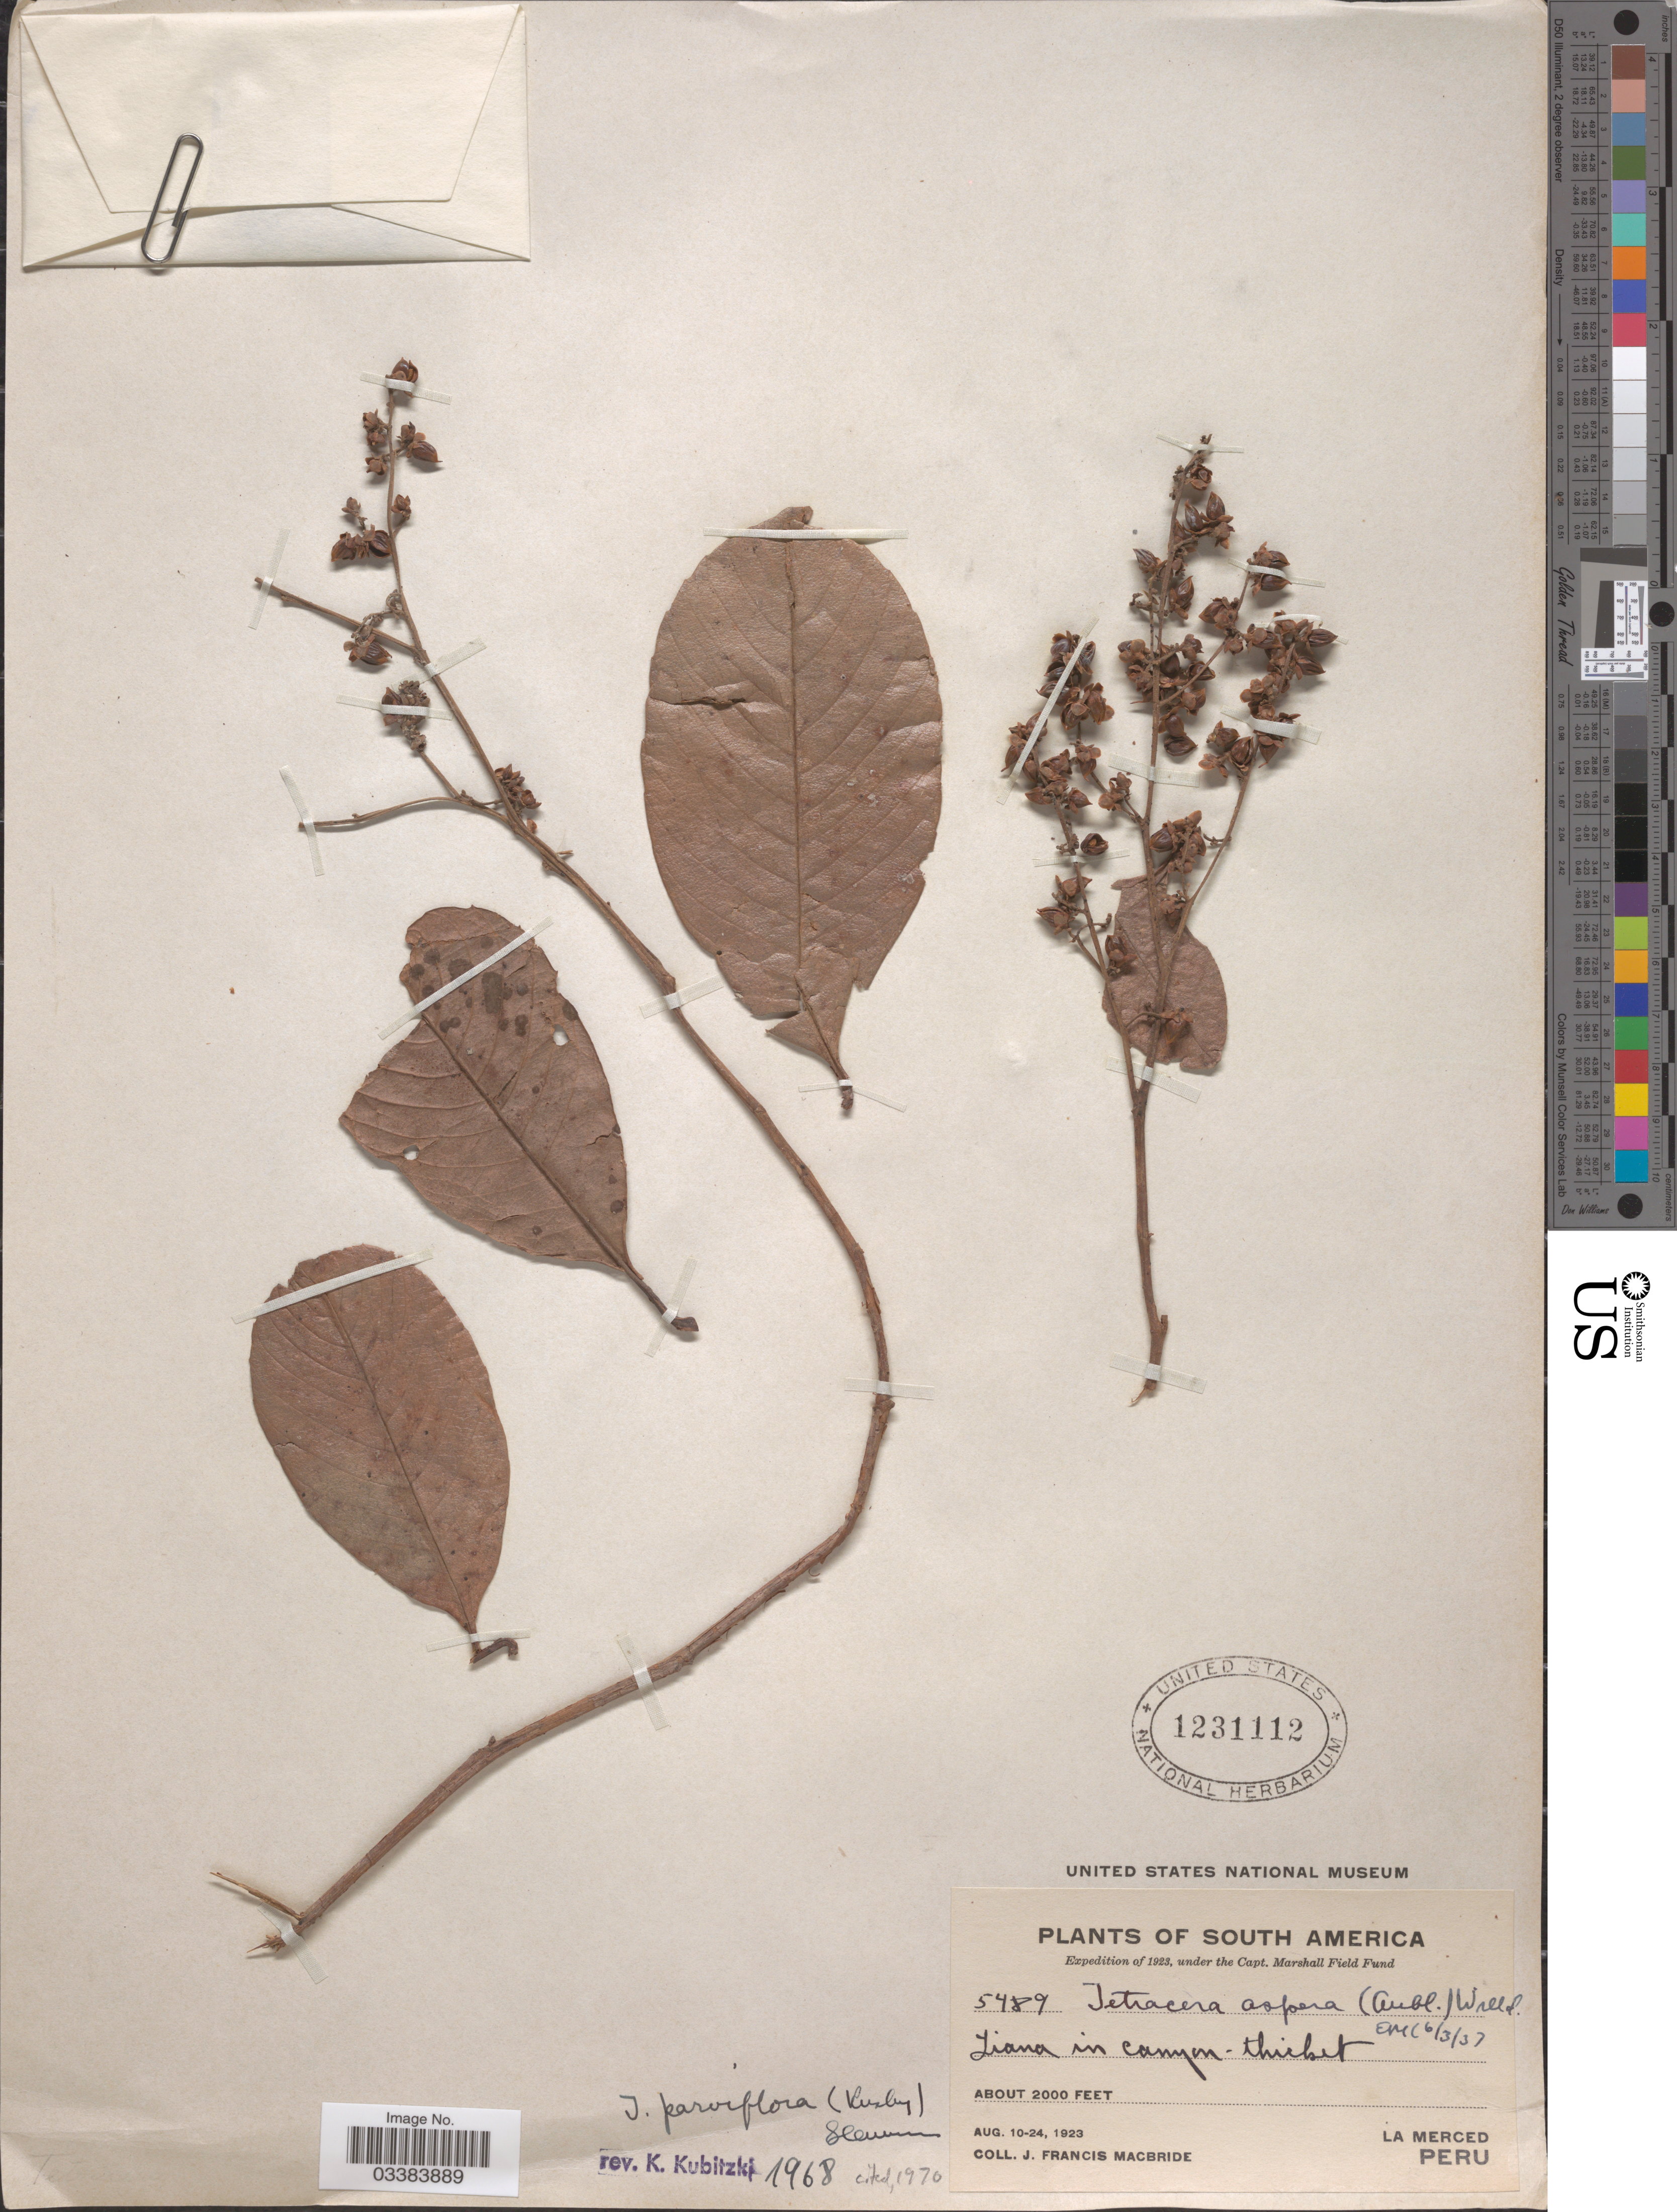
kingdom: Plantae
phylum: Tracheophyta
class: Magnoliopsida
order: Dilleniales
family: Dilleniaceae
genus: Tetracera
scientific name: Tetracera parviflora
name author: (Rusby) Sleumer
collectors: J. F. Macbride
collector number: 5489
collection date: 1923-08-10/1923-08-24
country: Peru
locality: La Merced.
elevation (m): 610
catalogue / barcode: US 1231112